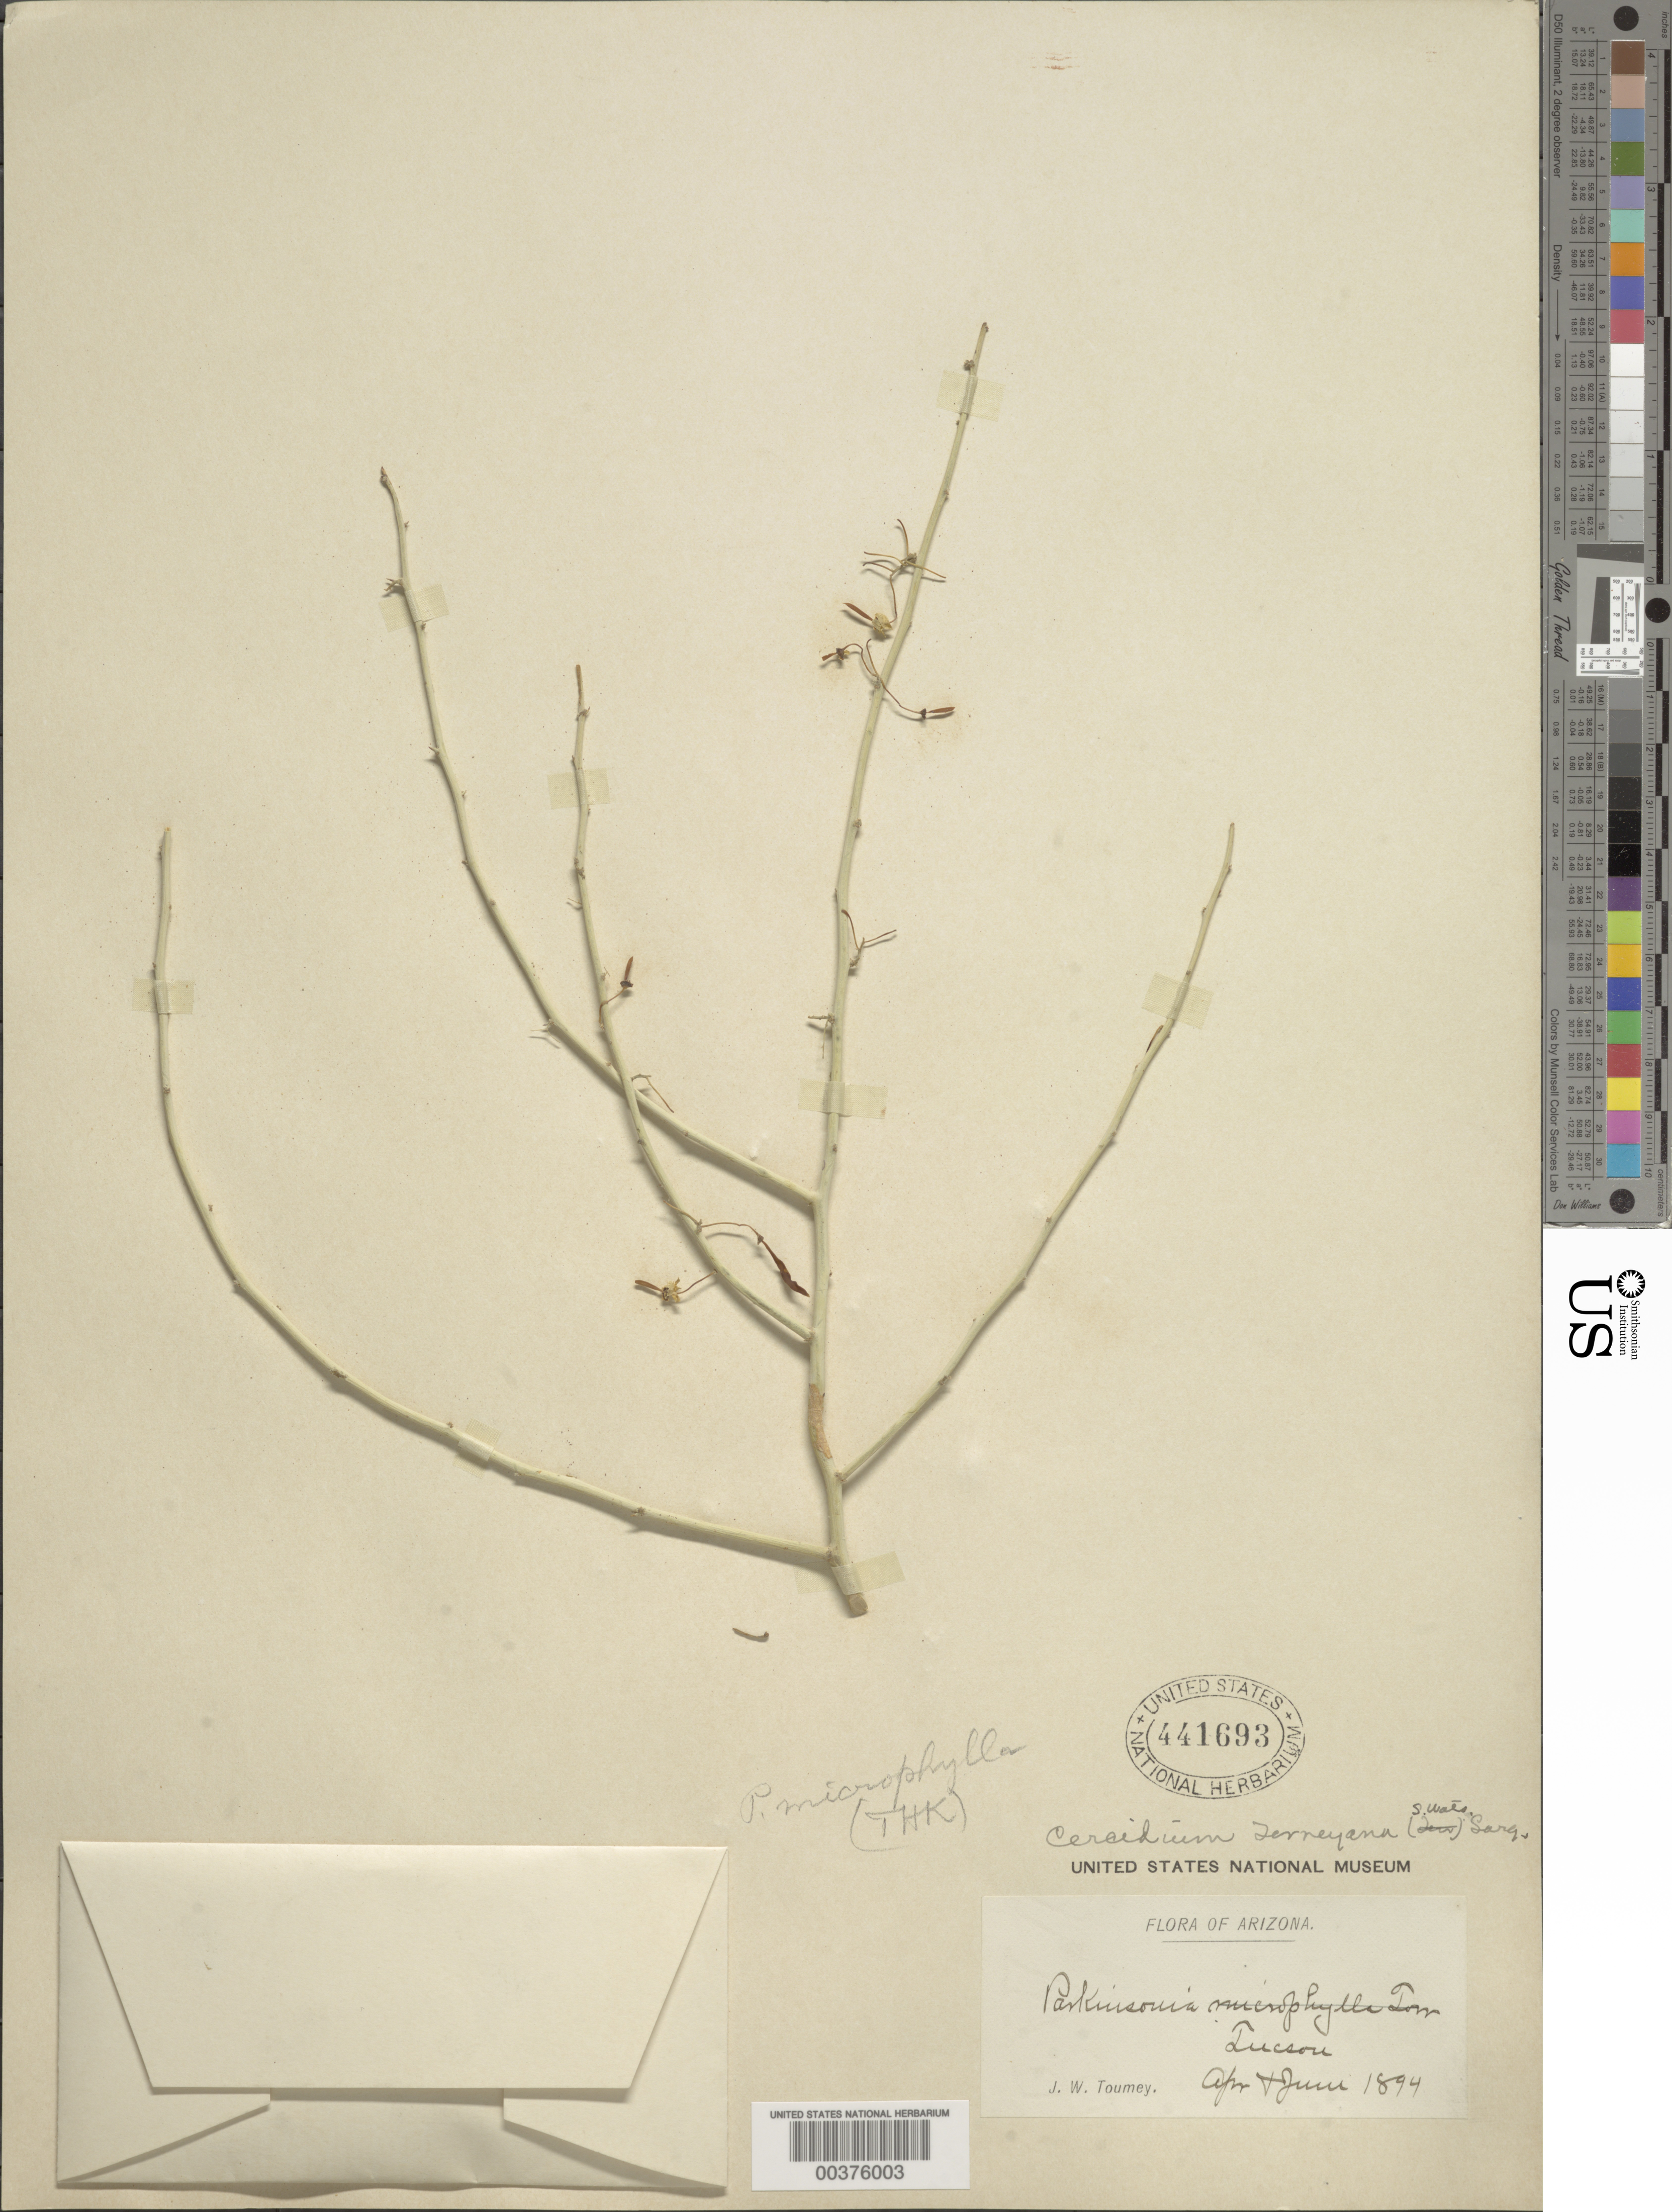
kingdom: Plantae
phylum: Tracheophyta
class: Magnoliopsida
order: Fabales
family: Fabaceae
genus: Parkinsonia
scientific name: Parkinsonia microphylla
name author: Torr.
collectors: J. W. Toumey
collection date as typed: Apr 1894 to -- Jun 1894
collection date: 1894-04/1894-06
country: United States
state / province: Arizona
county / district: Pima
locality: Tucson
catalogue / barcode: US 441693